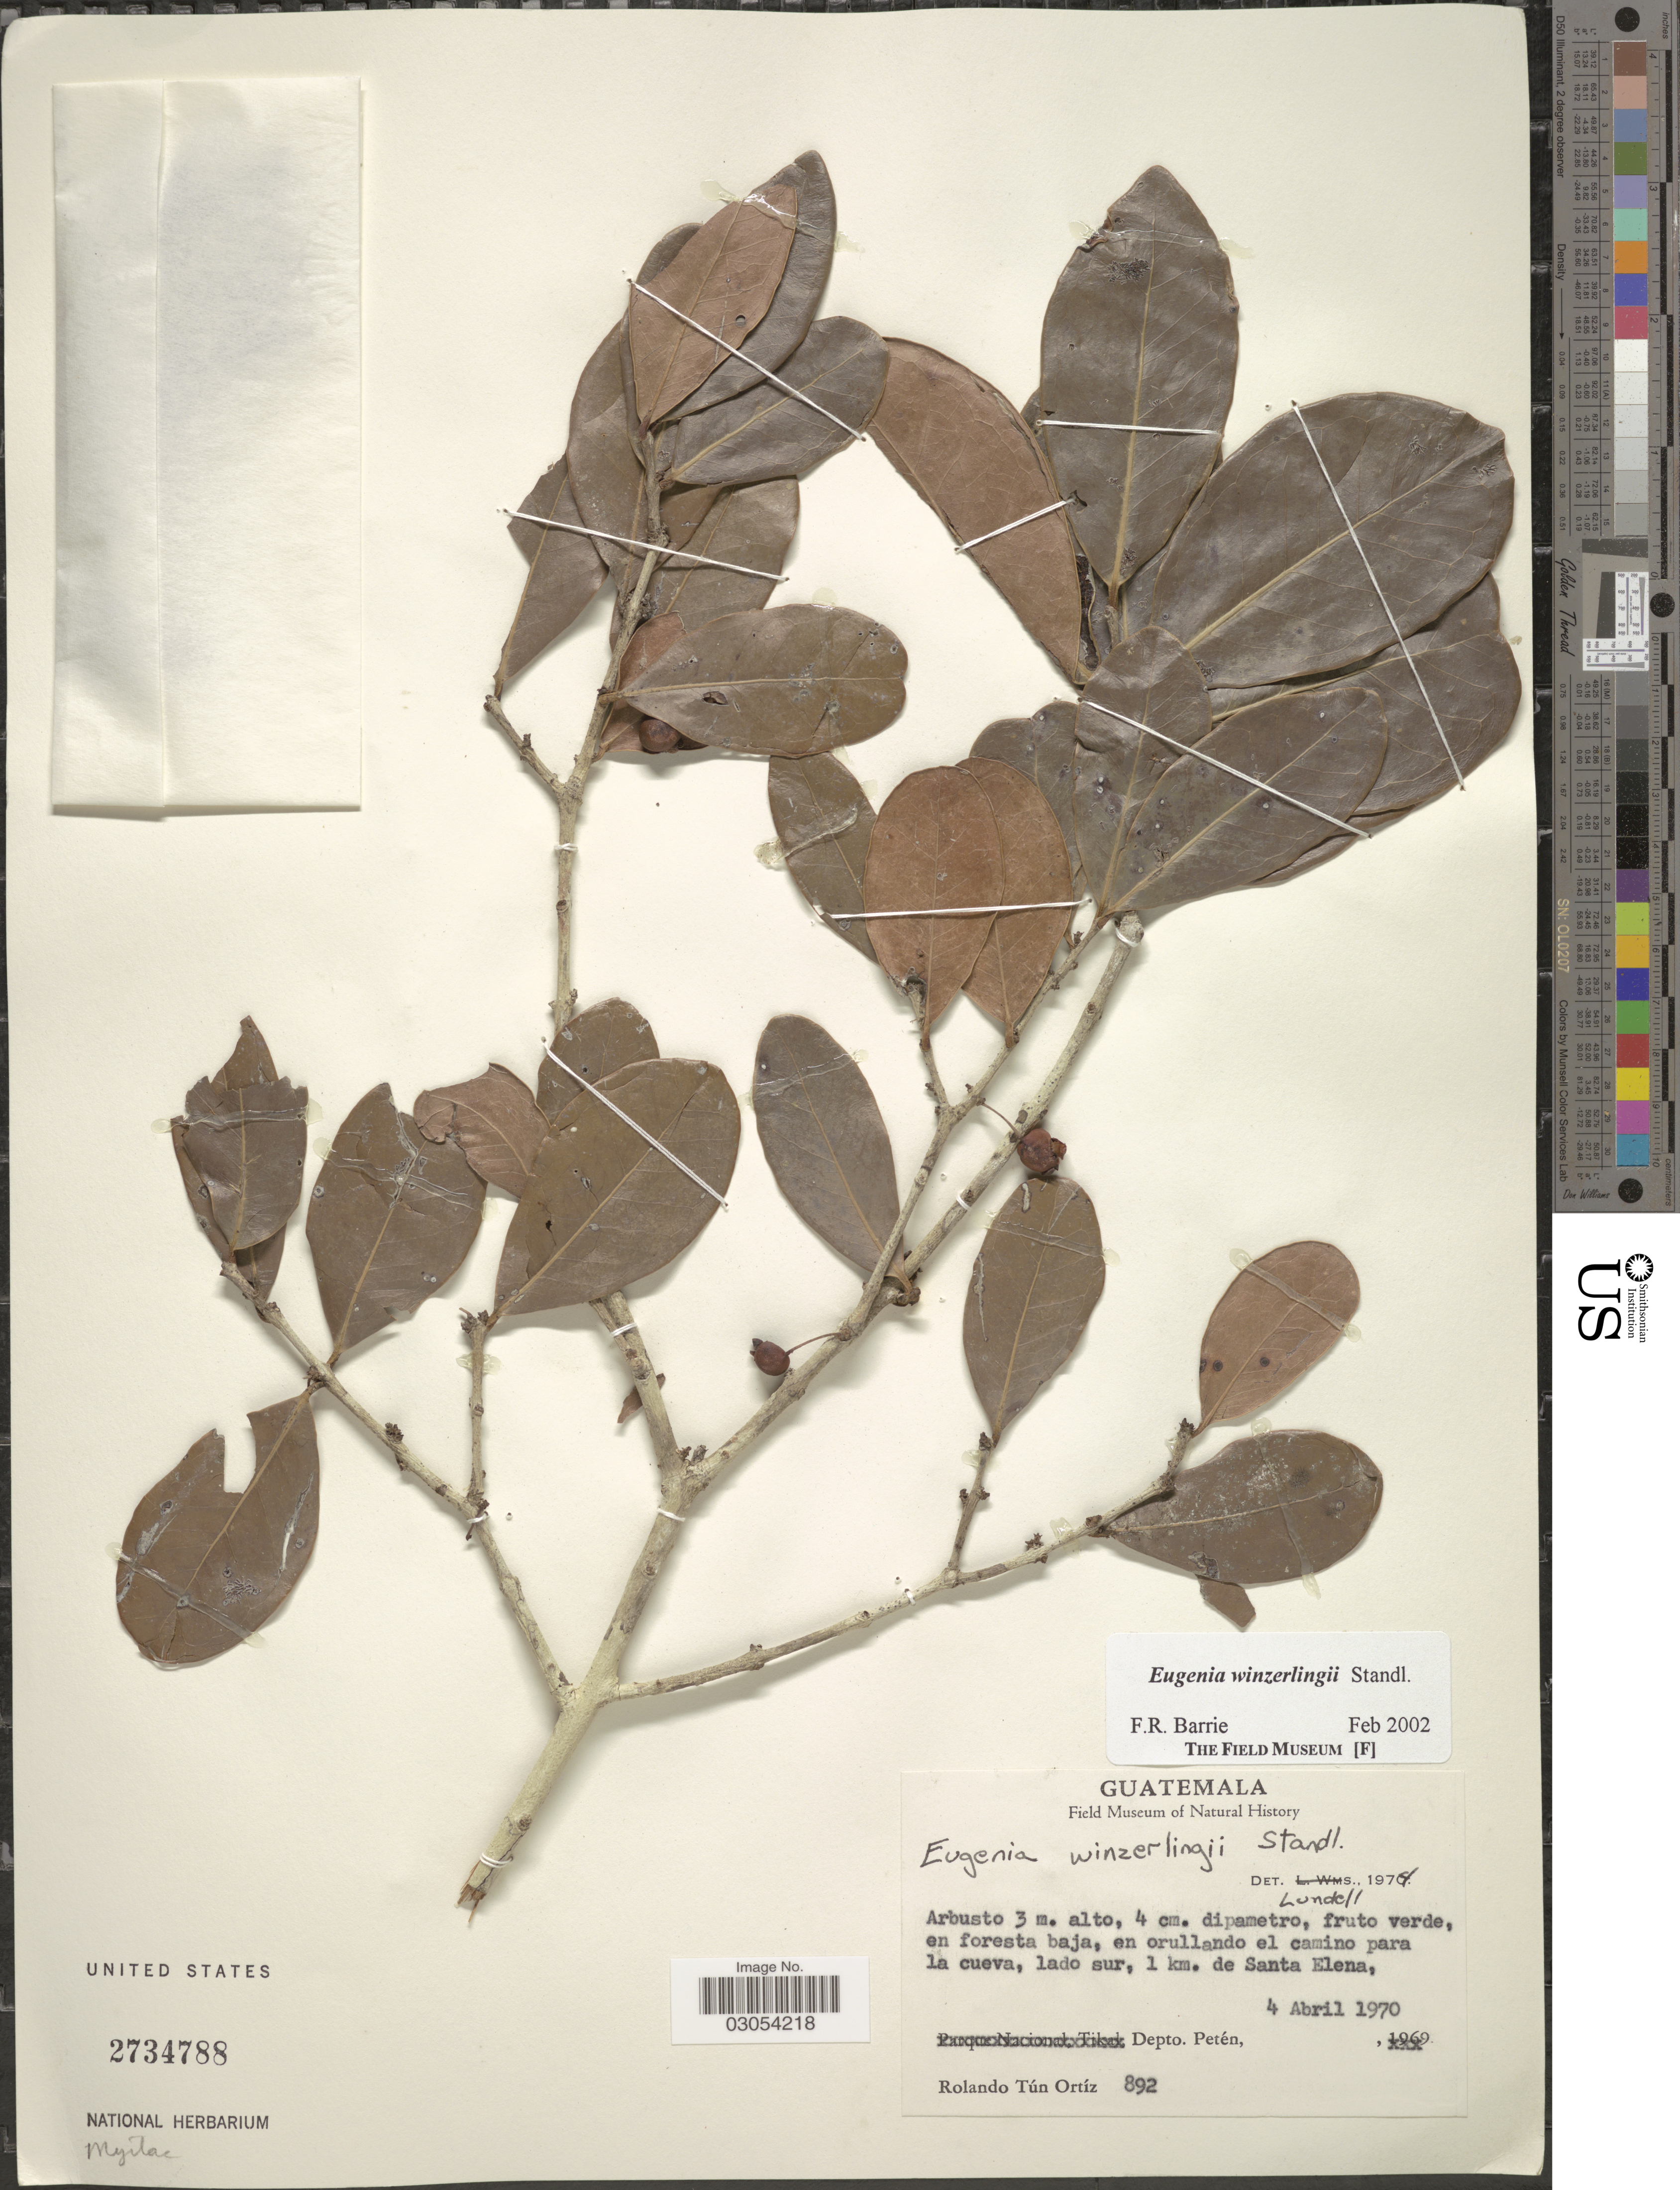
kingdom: Plantae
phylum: Tracheophyta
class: Magnoliopsida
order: Myrtales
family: Myrtaceae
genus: Eugenia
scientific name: Eugenia winzerlingii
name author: Standl.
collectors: R. T. Ortíz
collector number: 892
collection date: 1970-04-04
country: Guatemala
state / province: El Petén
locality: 1 km. de Santa Elena, Depto. Petén.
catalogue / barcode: US 2734788